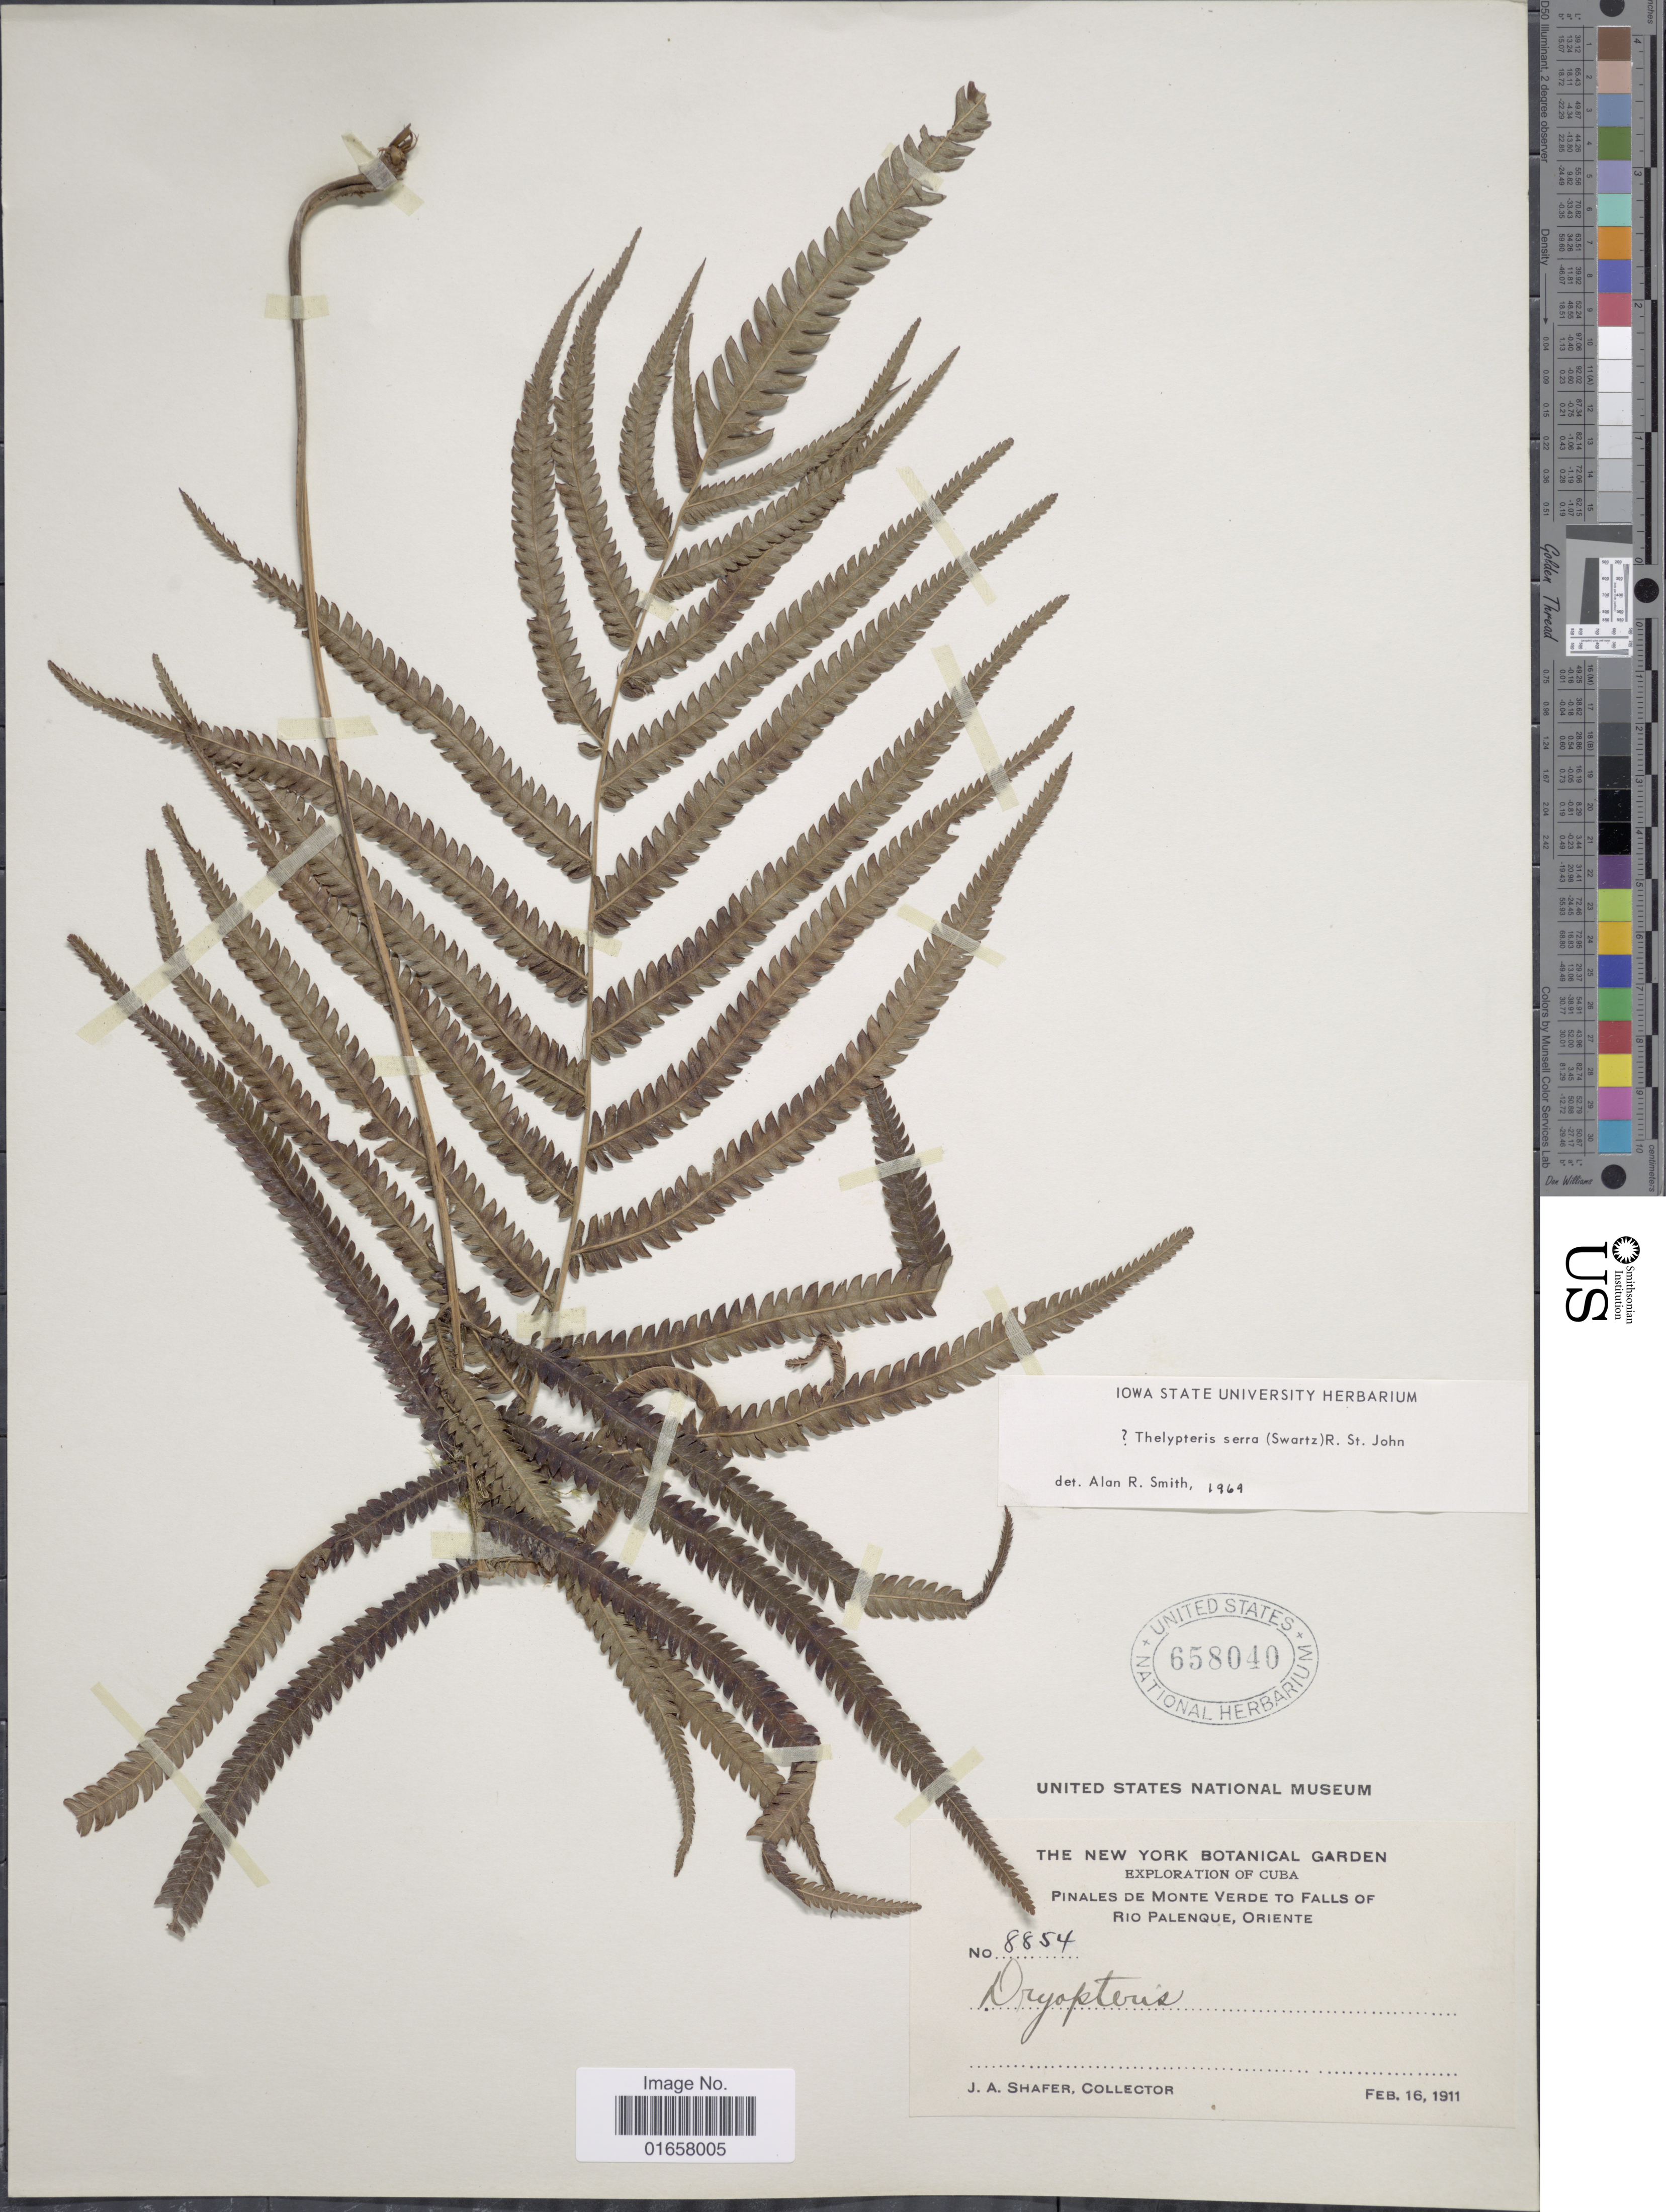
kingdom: Plantae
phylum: Tracheophyta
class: Polypodiopsida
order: Polypodiales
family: Thelypteridaceae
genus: Christella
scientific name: Christella serra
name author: (Sw.) Holttum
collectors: J. A. Shafer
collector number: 8854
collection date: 1911-02-16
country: Cuba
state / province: Oriente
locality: Cuba, Pinales de Monte Verde to Falls of Rio Palenque, Oriente.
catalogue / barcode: US 658040